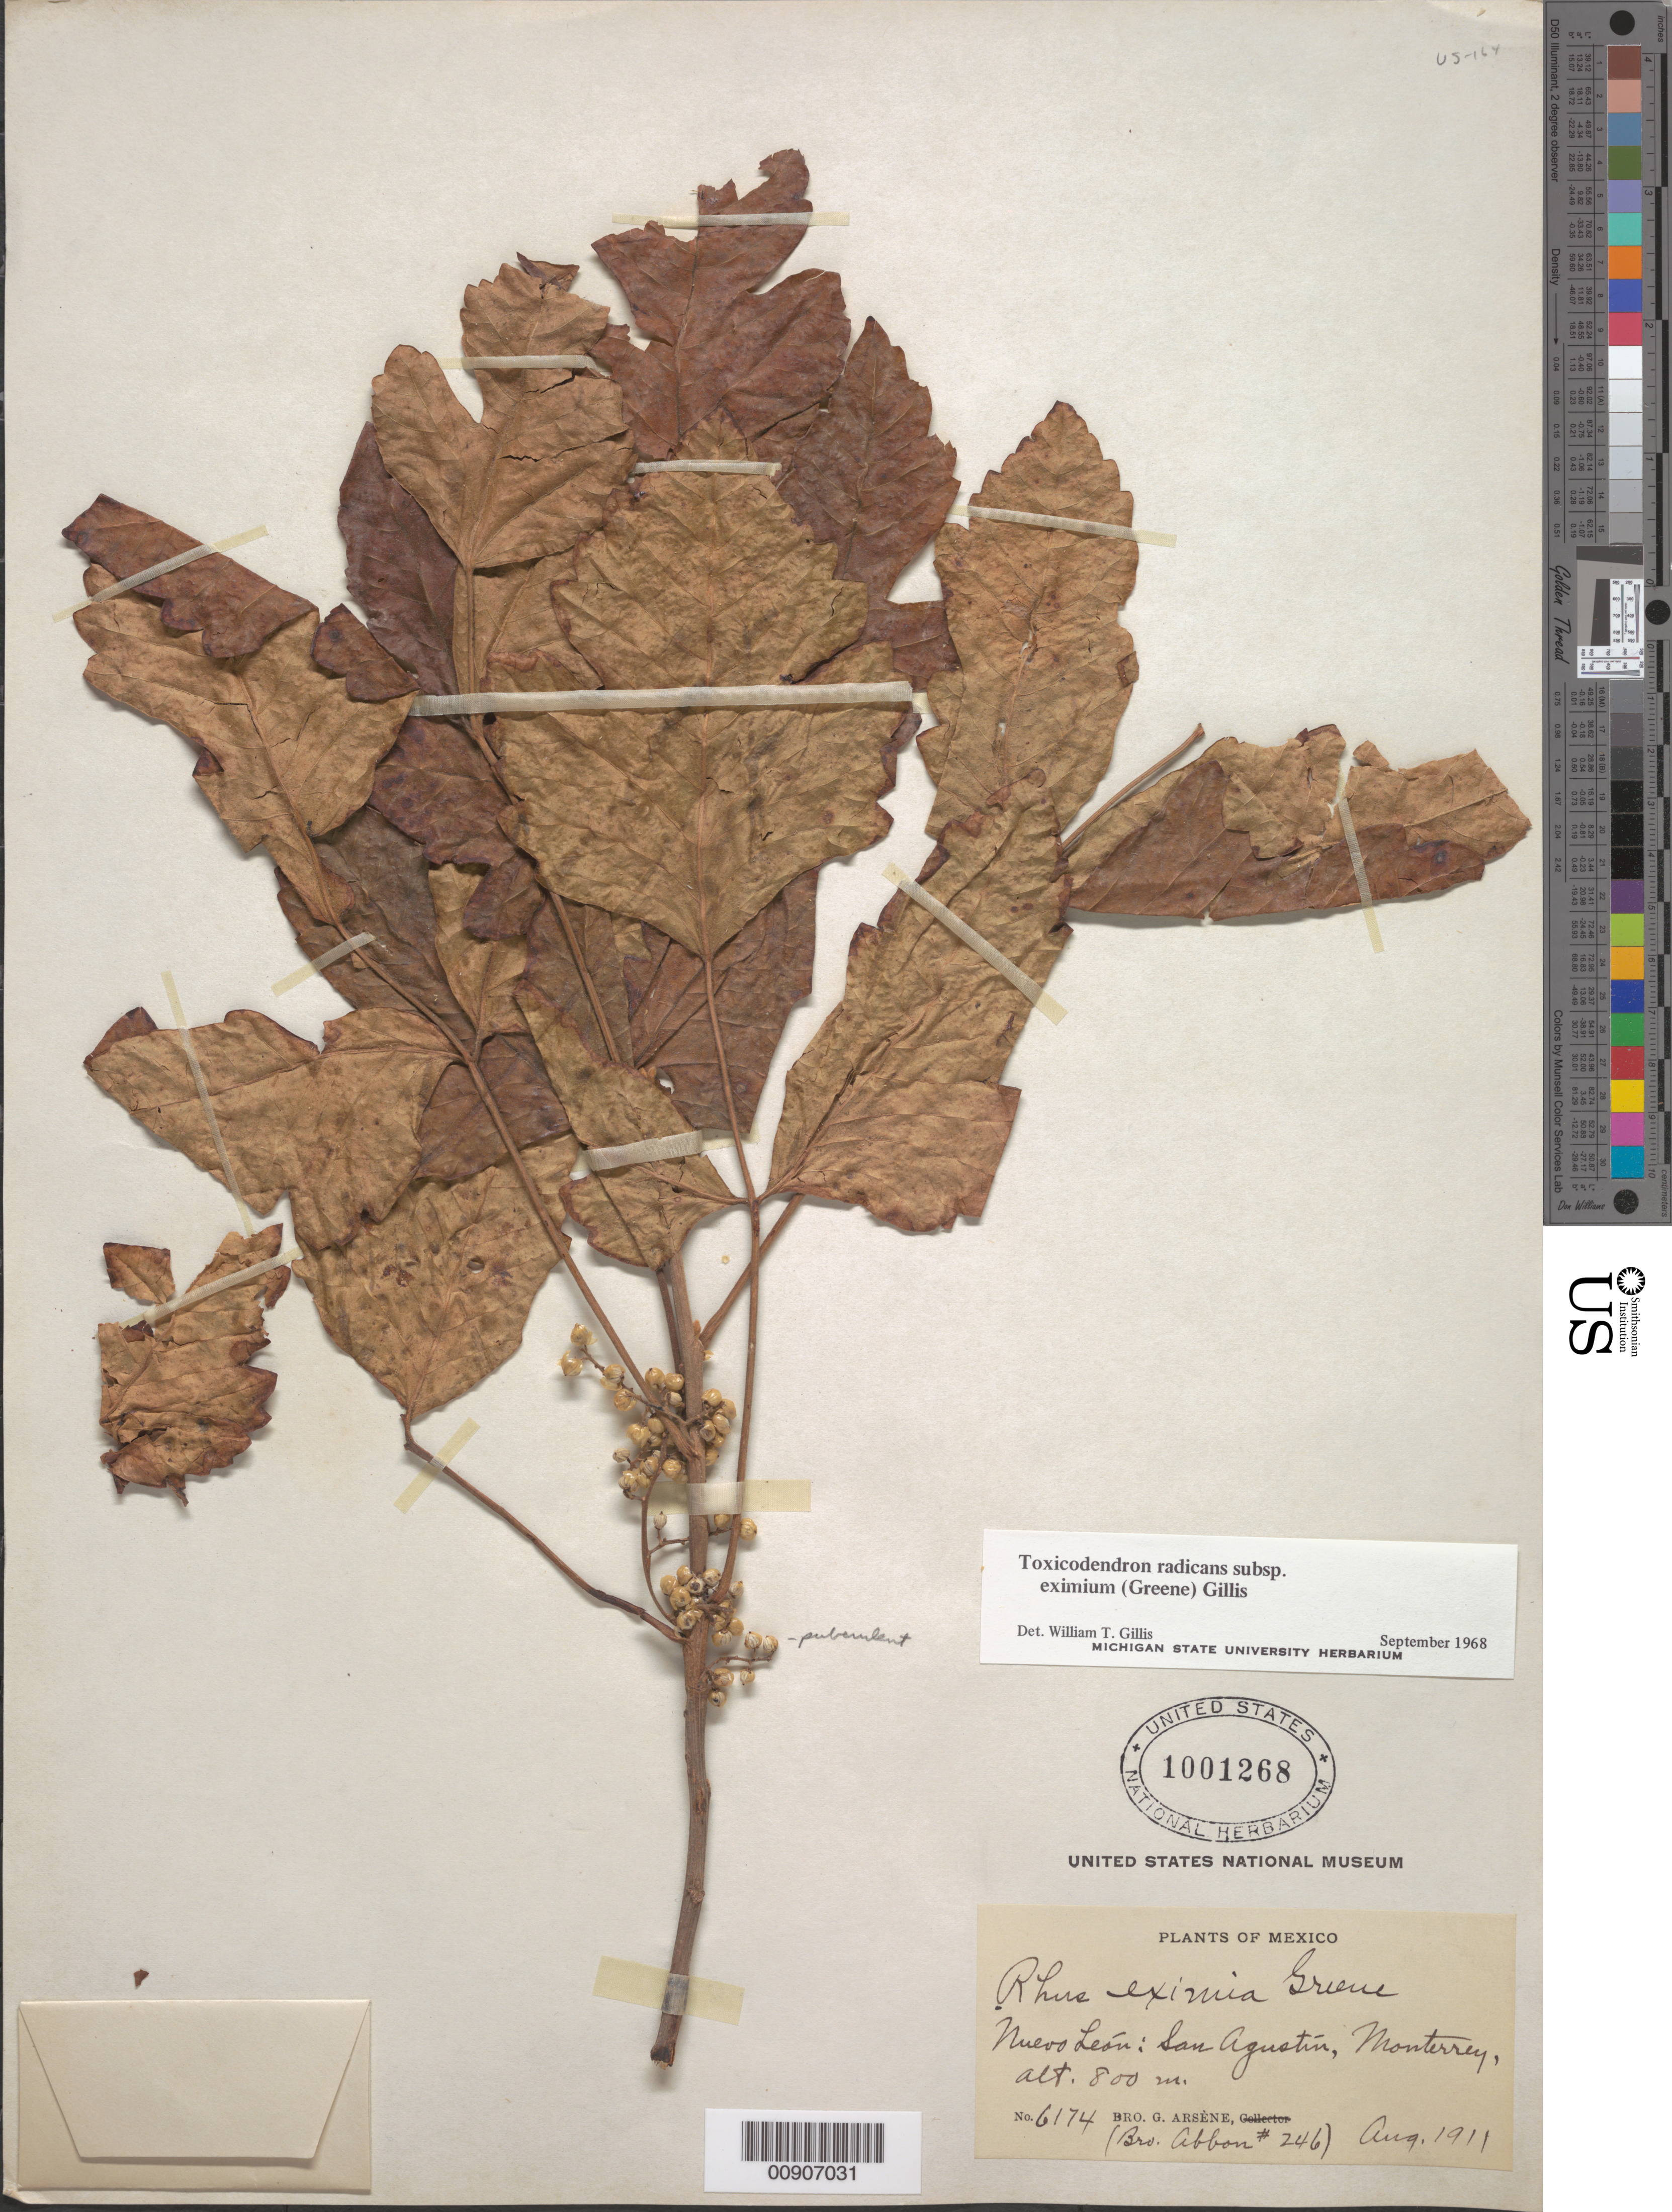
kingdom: Plantae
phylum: Tracheophyta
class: Magnoliopsida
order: Sapindales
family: Anacardiaceae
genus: Toxicodendron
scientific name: Toxicodendron radicans subsp. eximium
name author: (Greene) Gillis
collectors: Bro. Abbon & Bro. G. Arsène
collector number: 246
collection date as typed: Aug 1911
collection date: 1911-08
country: Mexico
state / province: Nuevo León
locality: Nuevo León: San Agustín, Monterrey.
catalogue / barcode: US 1001268